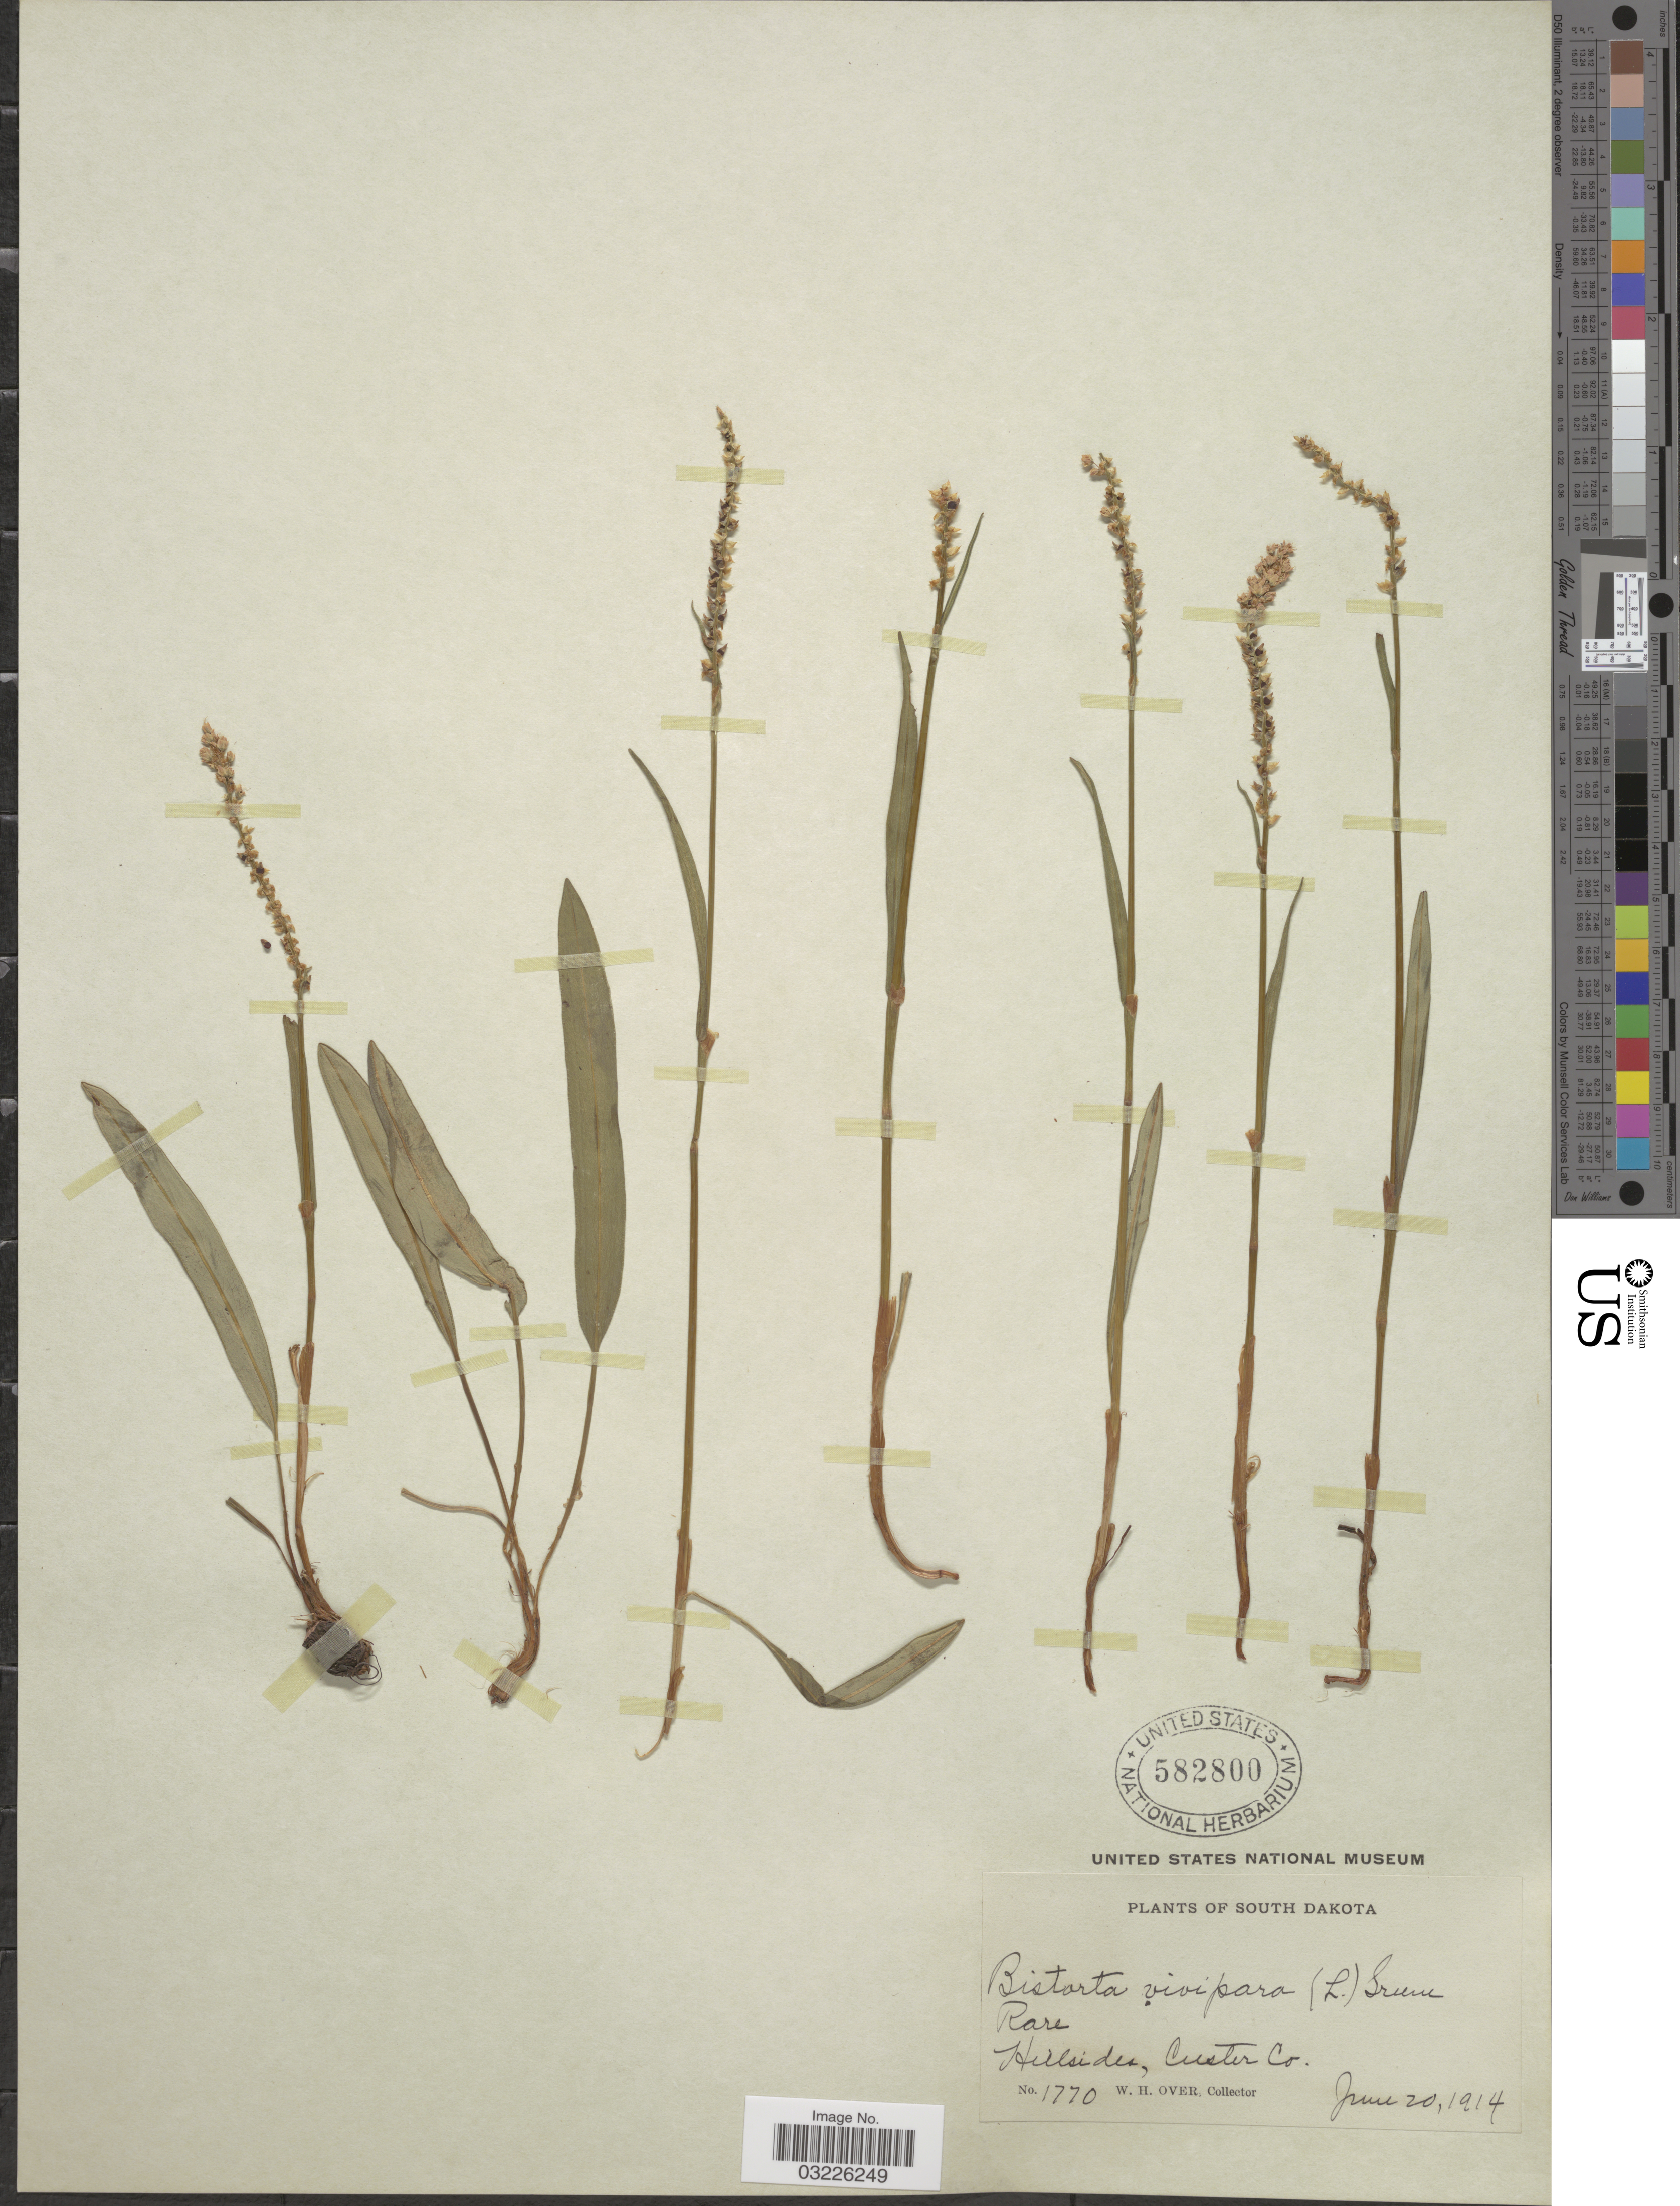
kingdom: Plantae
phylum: Tracheophyta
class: Magnoliopsida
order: Caryophyllales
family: Polygonaceae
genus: Bistorta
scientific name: Bistorta vivipara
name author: (L.) Delarbre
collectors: W. Over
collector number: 1770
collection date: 1914-06-20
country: United States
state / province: South Dakota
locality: Hillside, Custer Co.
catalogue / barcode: US 582800